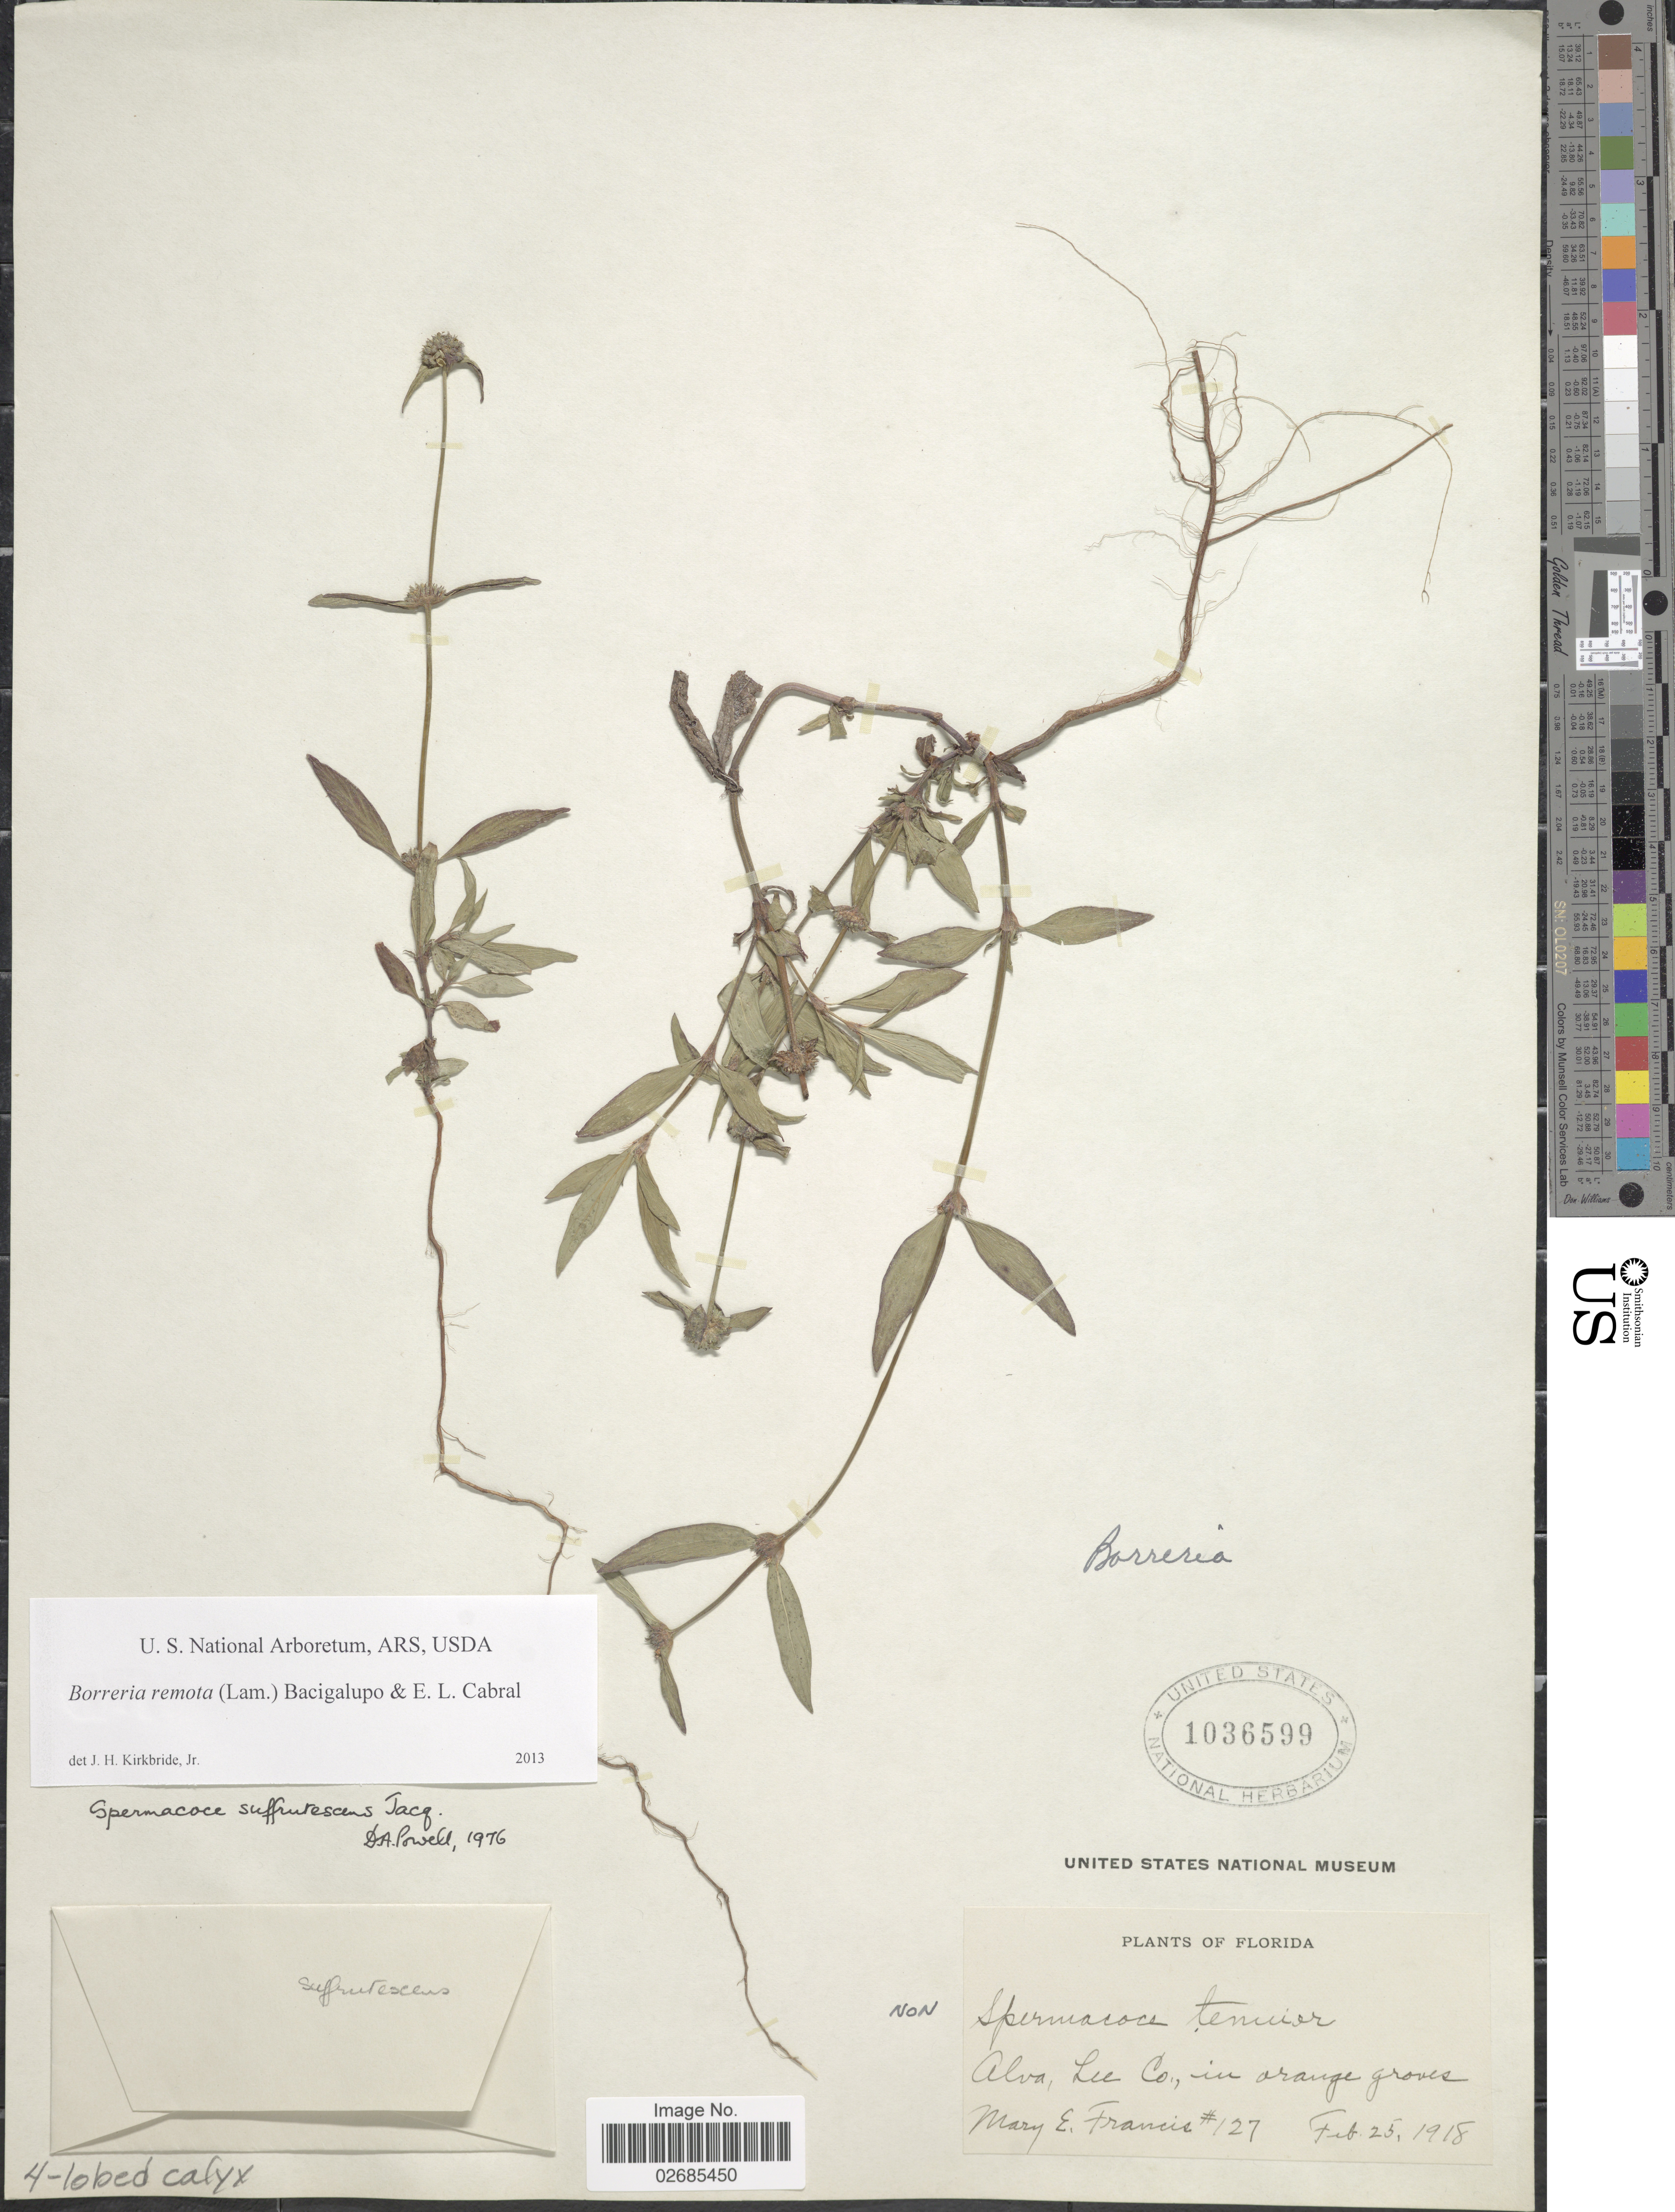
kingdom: Plantae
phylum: Tracheophyta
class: Magnoliopsida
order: Gentianales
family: Rubiaceae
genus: Borreria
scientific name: Borreria remota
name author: (Lam.) Bacigalupo & E.L. Cabral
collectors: M. E. Francis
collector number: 127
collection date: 1918-02-25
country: United States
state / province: Florida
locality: Alva, Lee Co., in orange groves.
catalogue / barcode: US 1036599